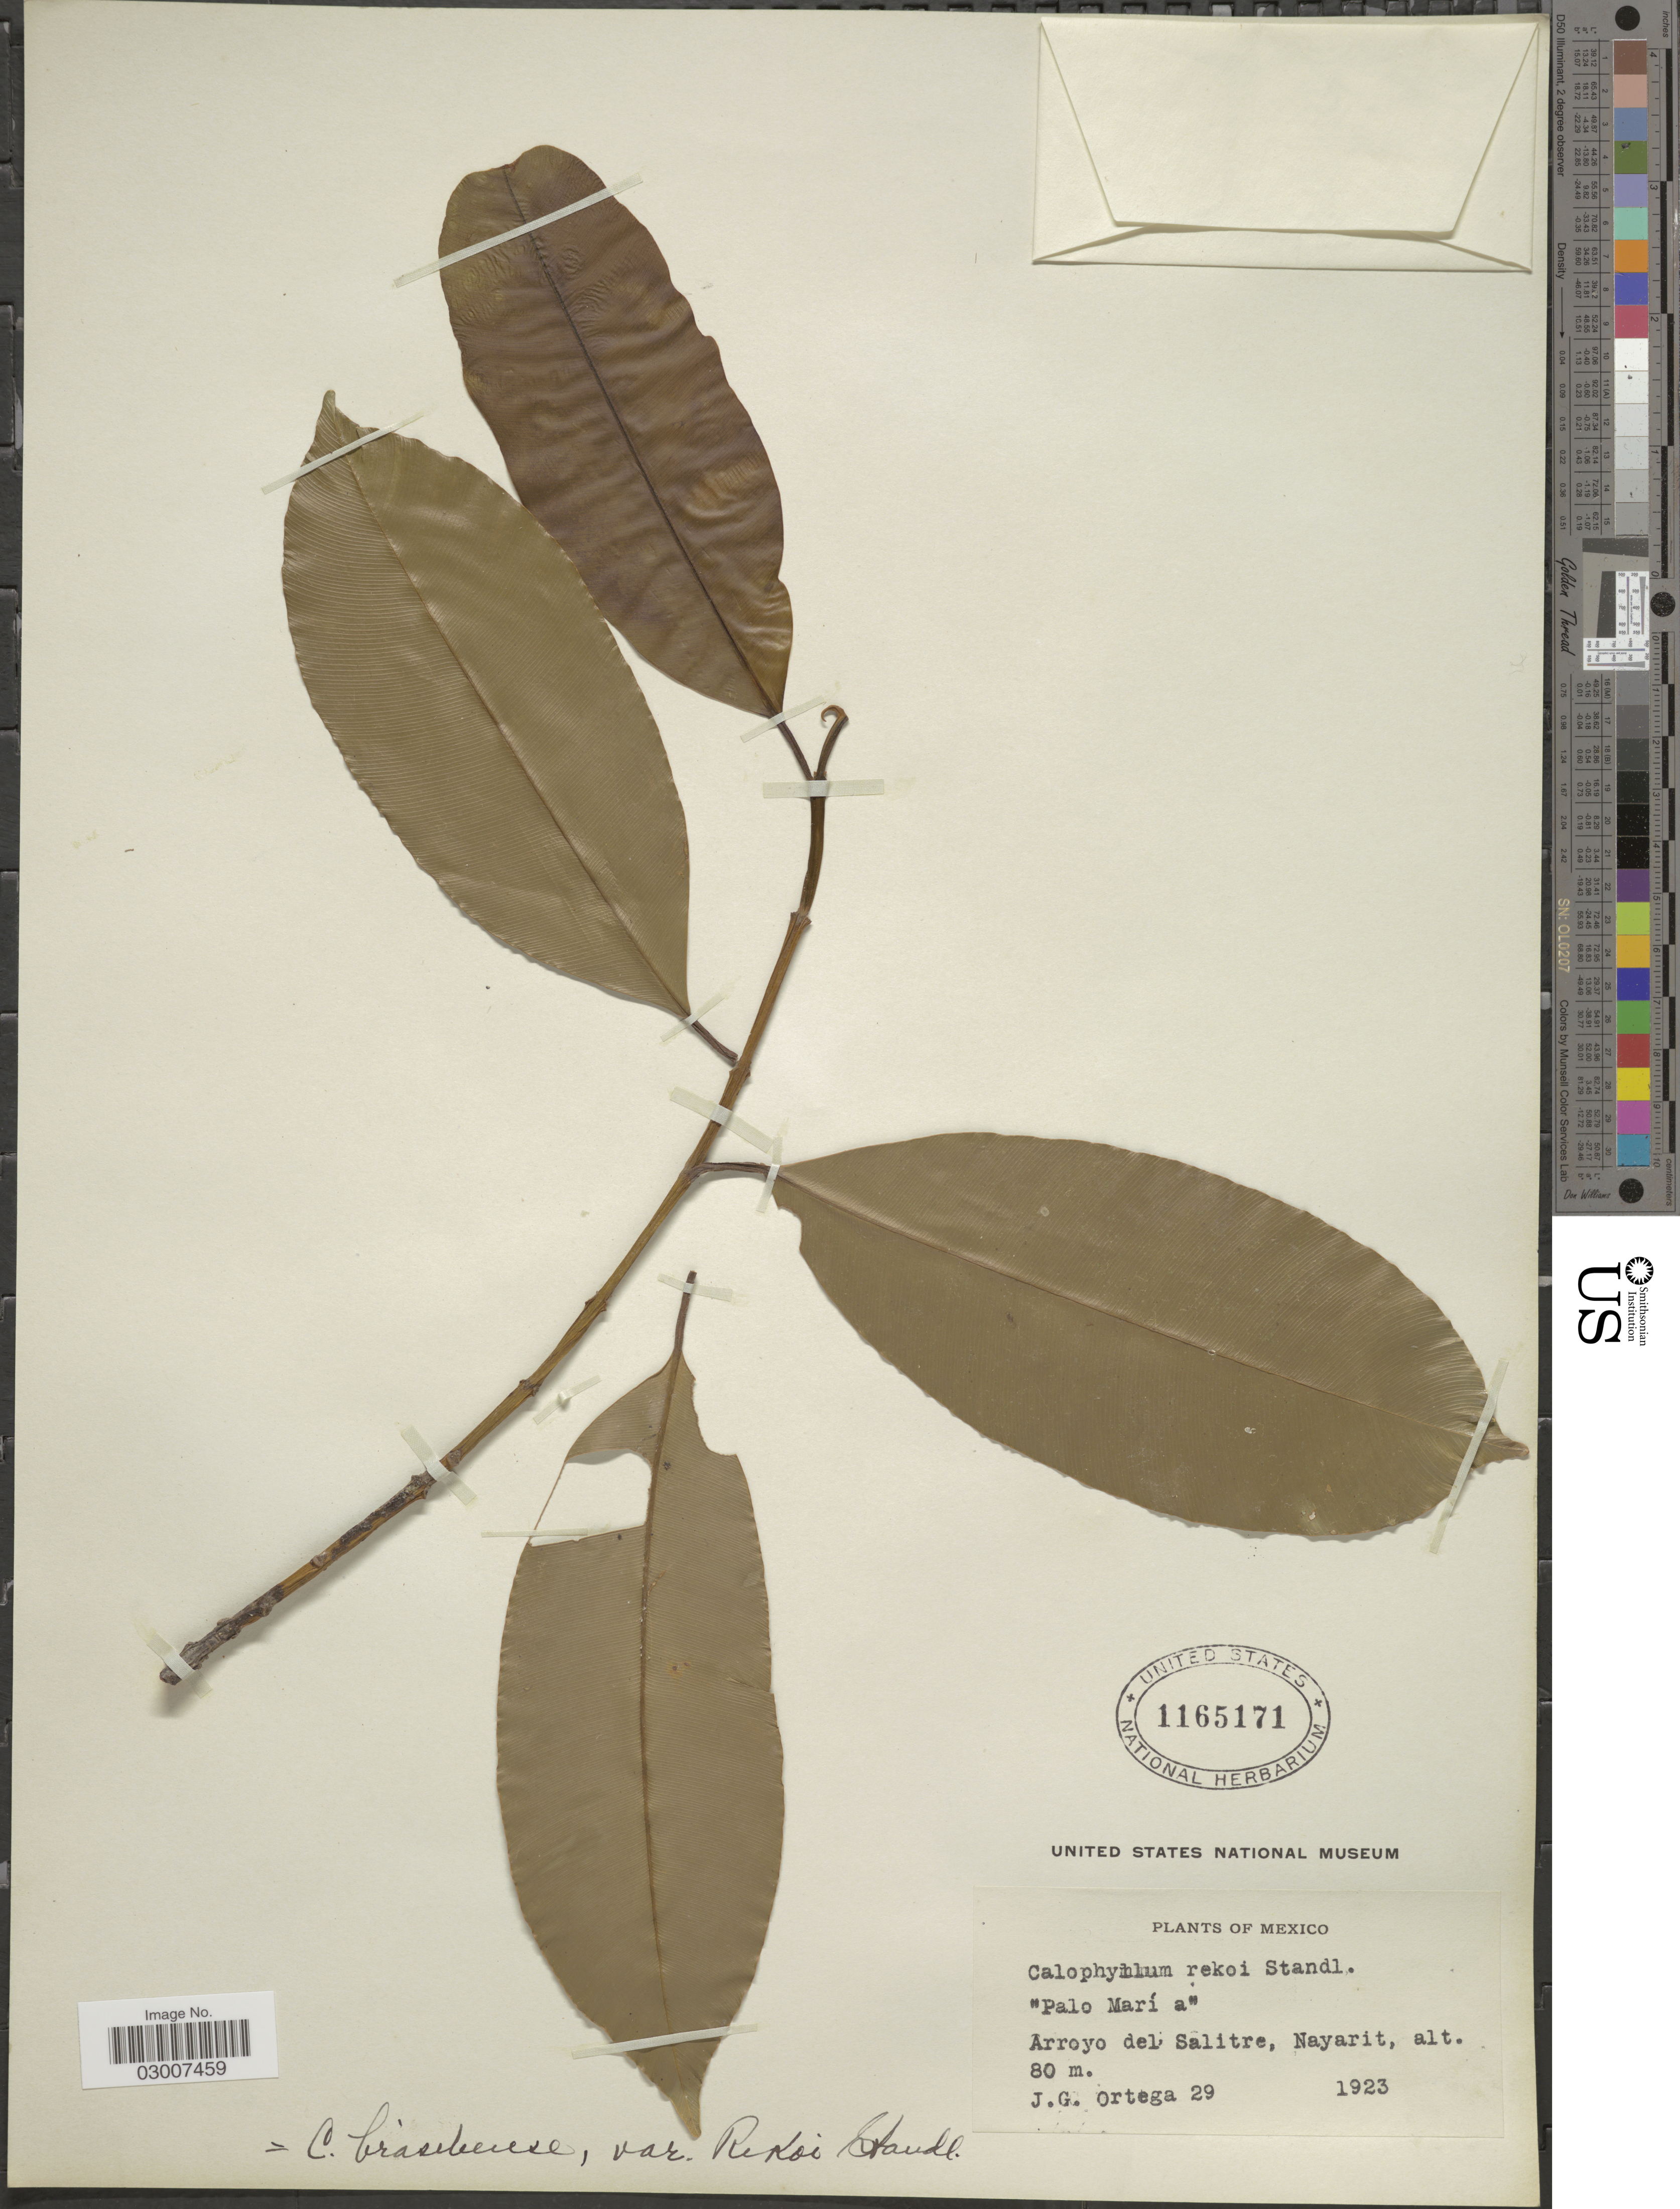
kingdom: Plantae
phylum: Tracheophyta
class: Magnoliopsida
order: Malpighiales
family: Calophyllaceae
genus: Calophyllum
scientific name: Calophyllum brasiliense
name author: Cambess.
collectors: J. Ortega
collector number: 29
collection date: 1923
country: Mexico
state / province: Nayarit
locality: Arroyo del Salitre.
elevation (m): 80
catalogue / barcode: US 1165171